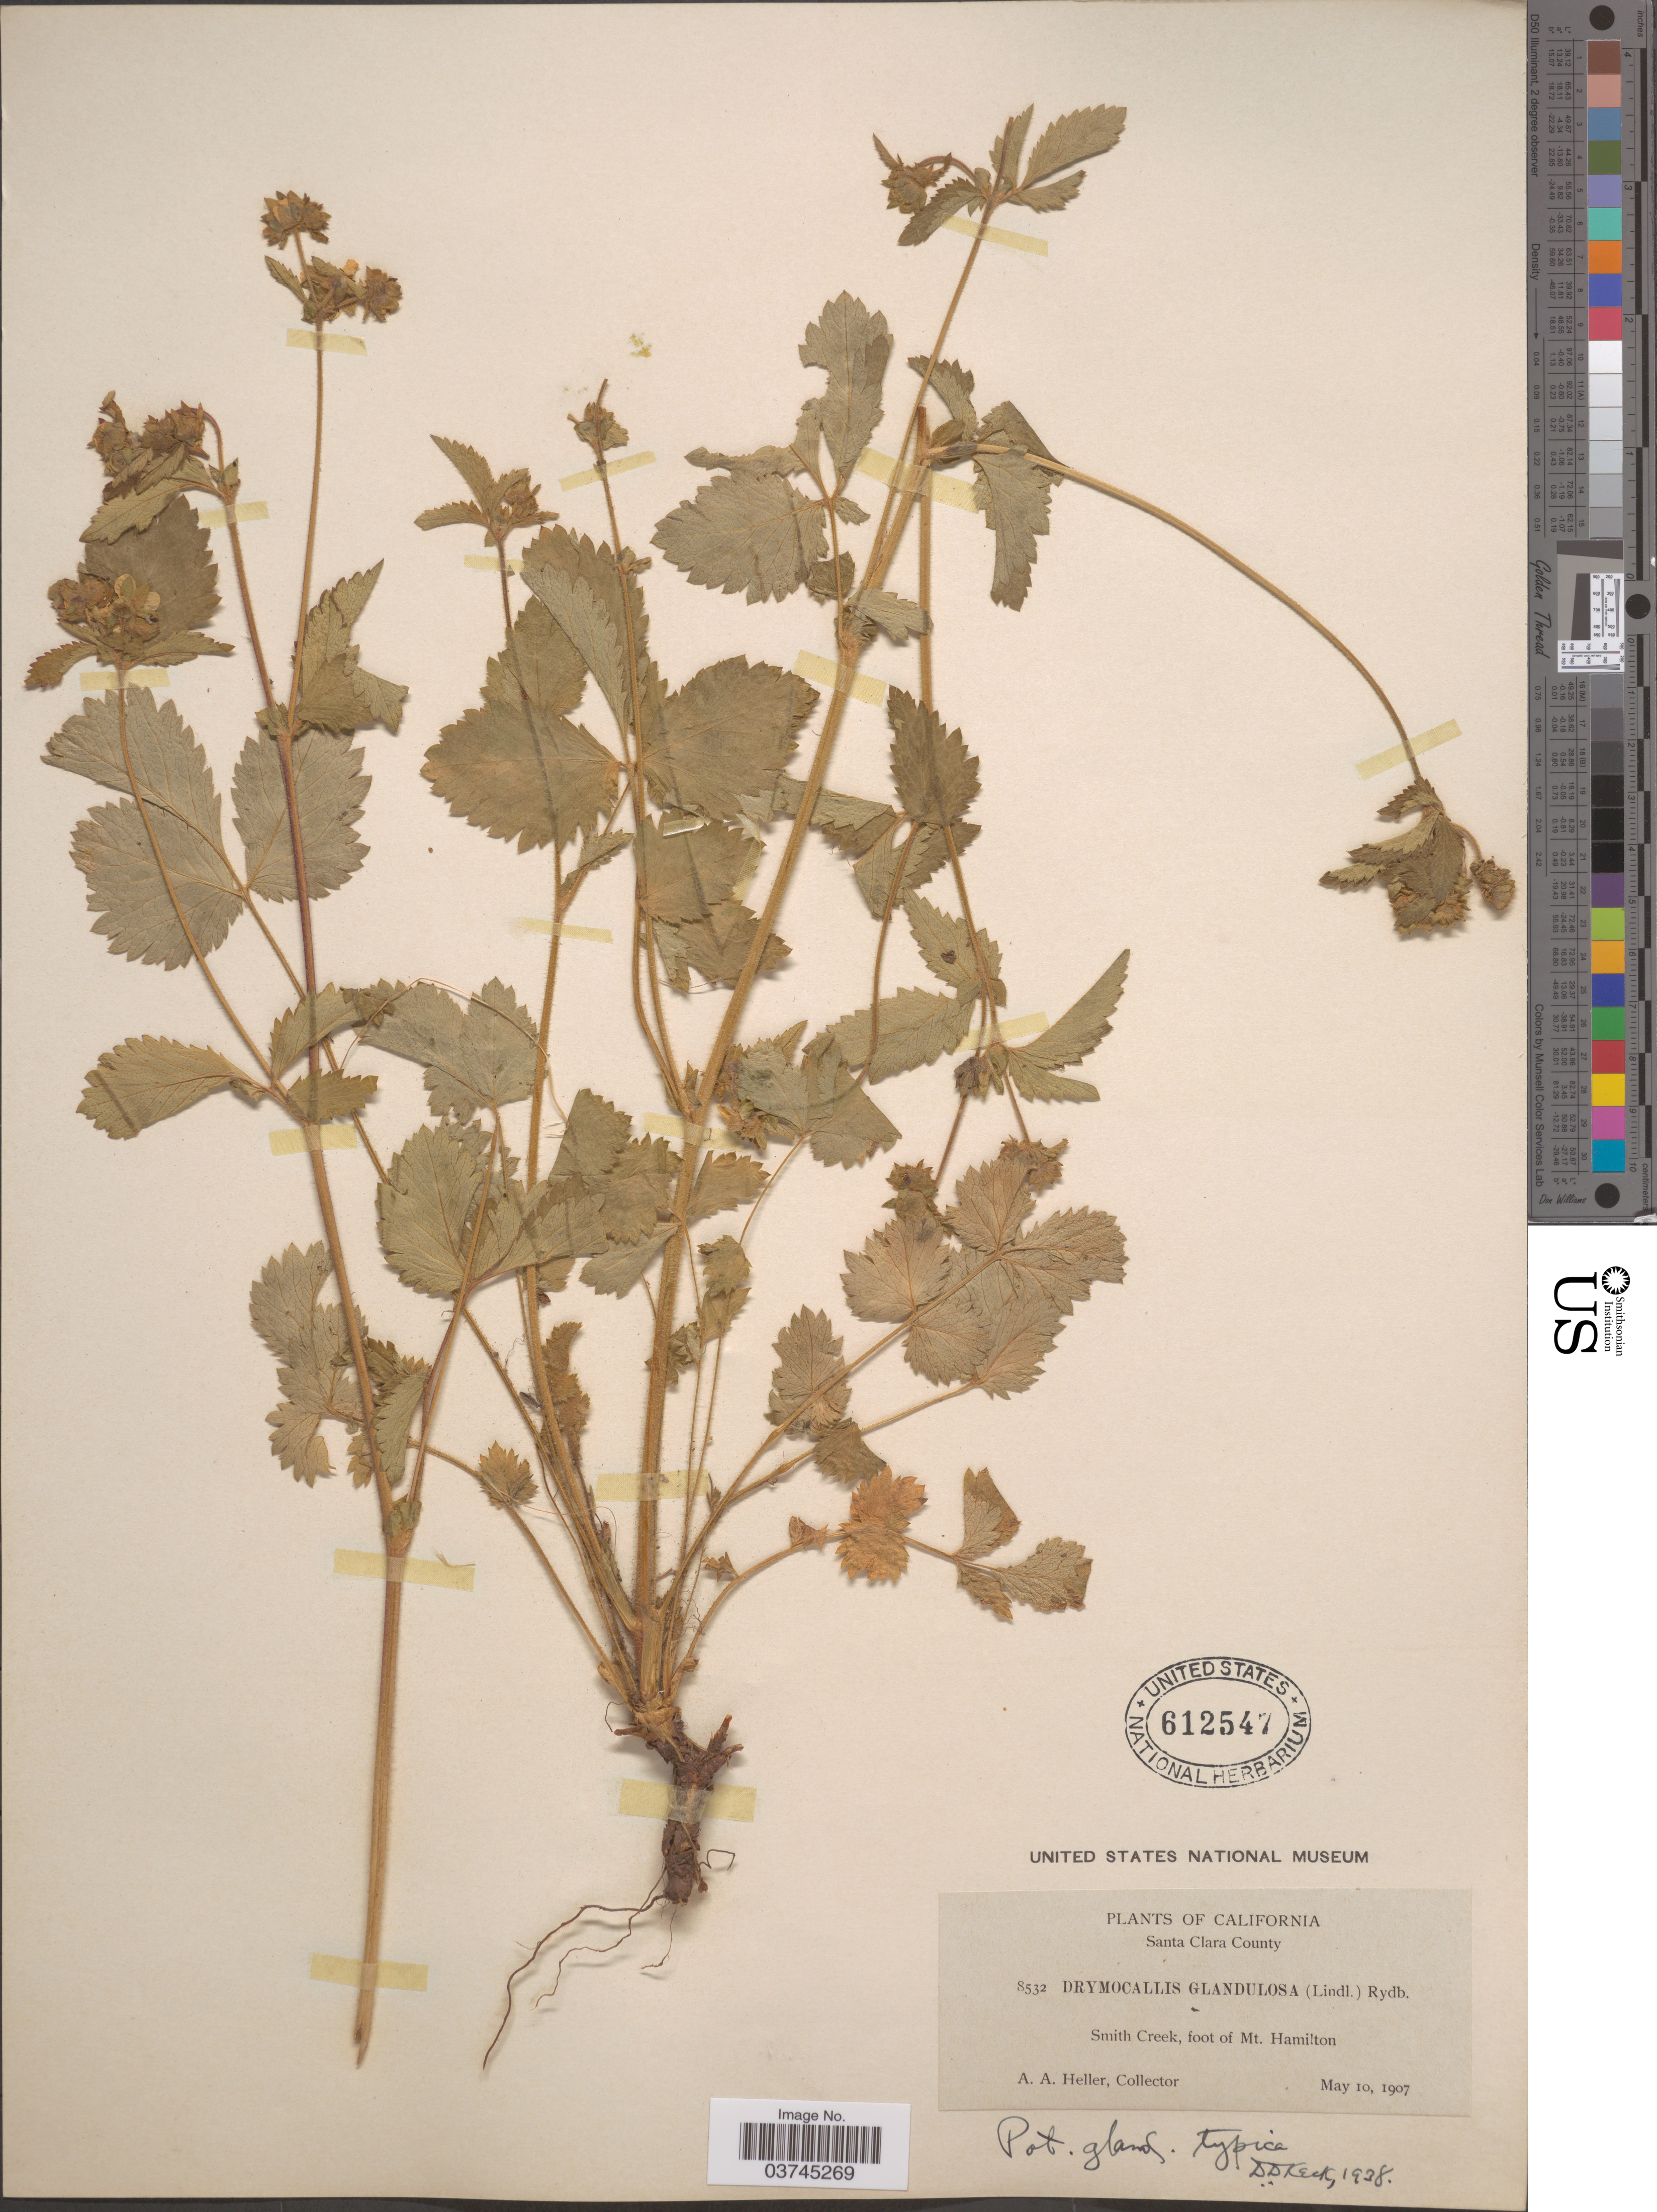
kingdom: Plantae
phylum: Tracheophyta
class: Magnoliopsida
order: Rosales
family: Rosaceae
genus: Drymocallis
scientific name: Drymocallis glandulosa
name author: (Lindl.) Rydb.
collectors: A. A. Heller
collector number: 8532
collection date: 1907-05-10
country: United States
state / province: California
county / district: Santa Clara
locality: Santa Clara County. Smith Creek, foot of Mt. Hamilton.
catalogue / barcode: US 612547